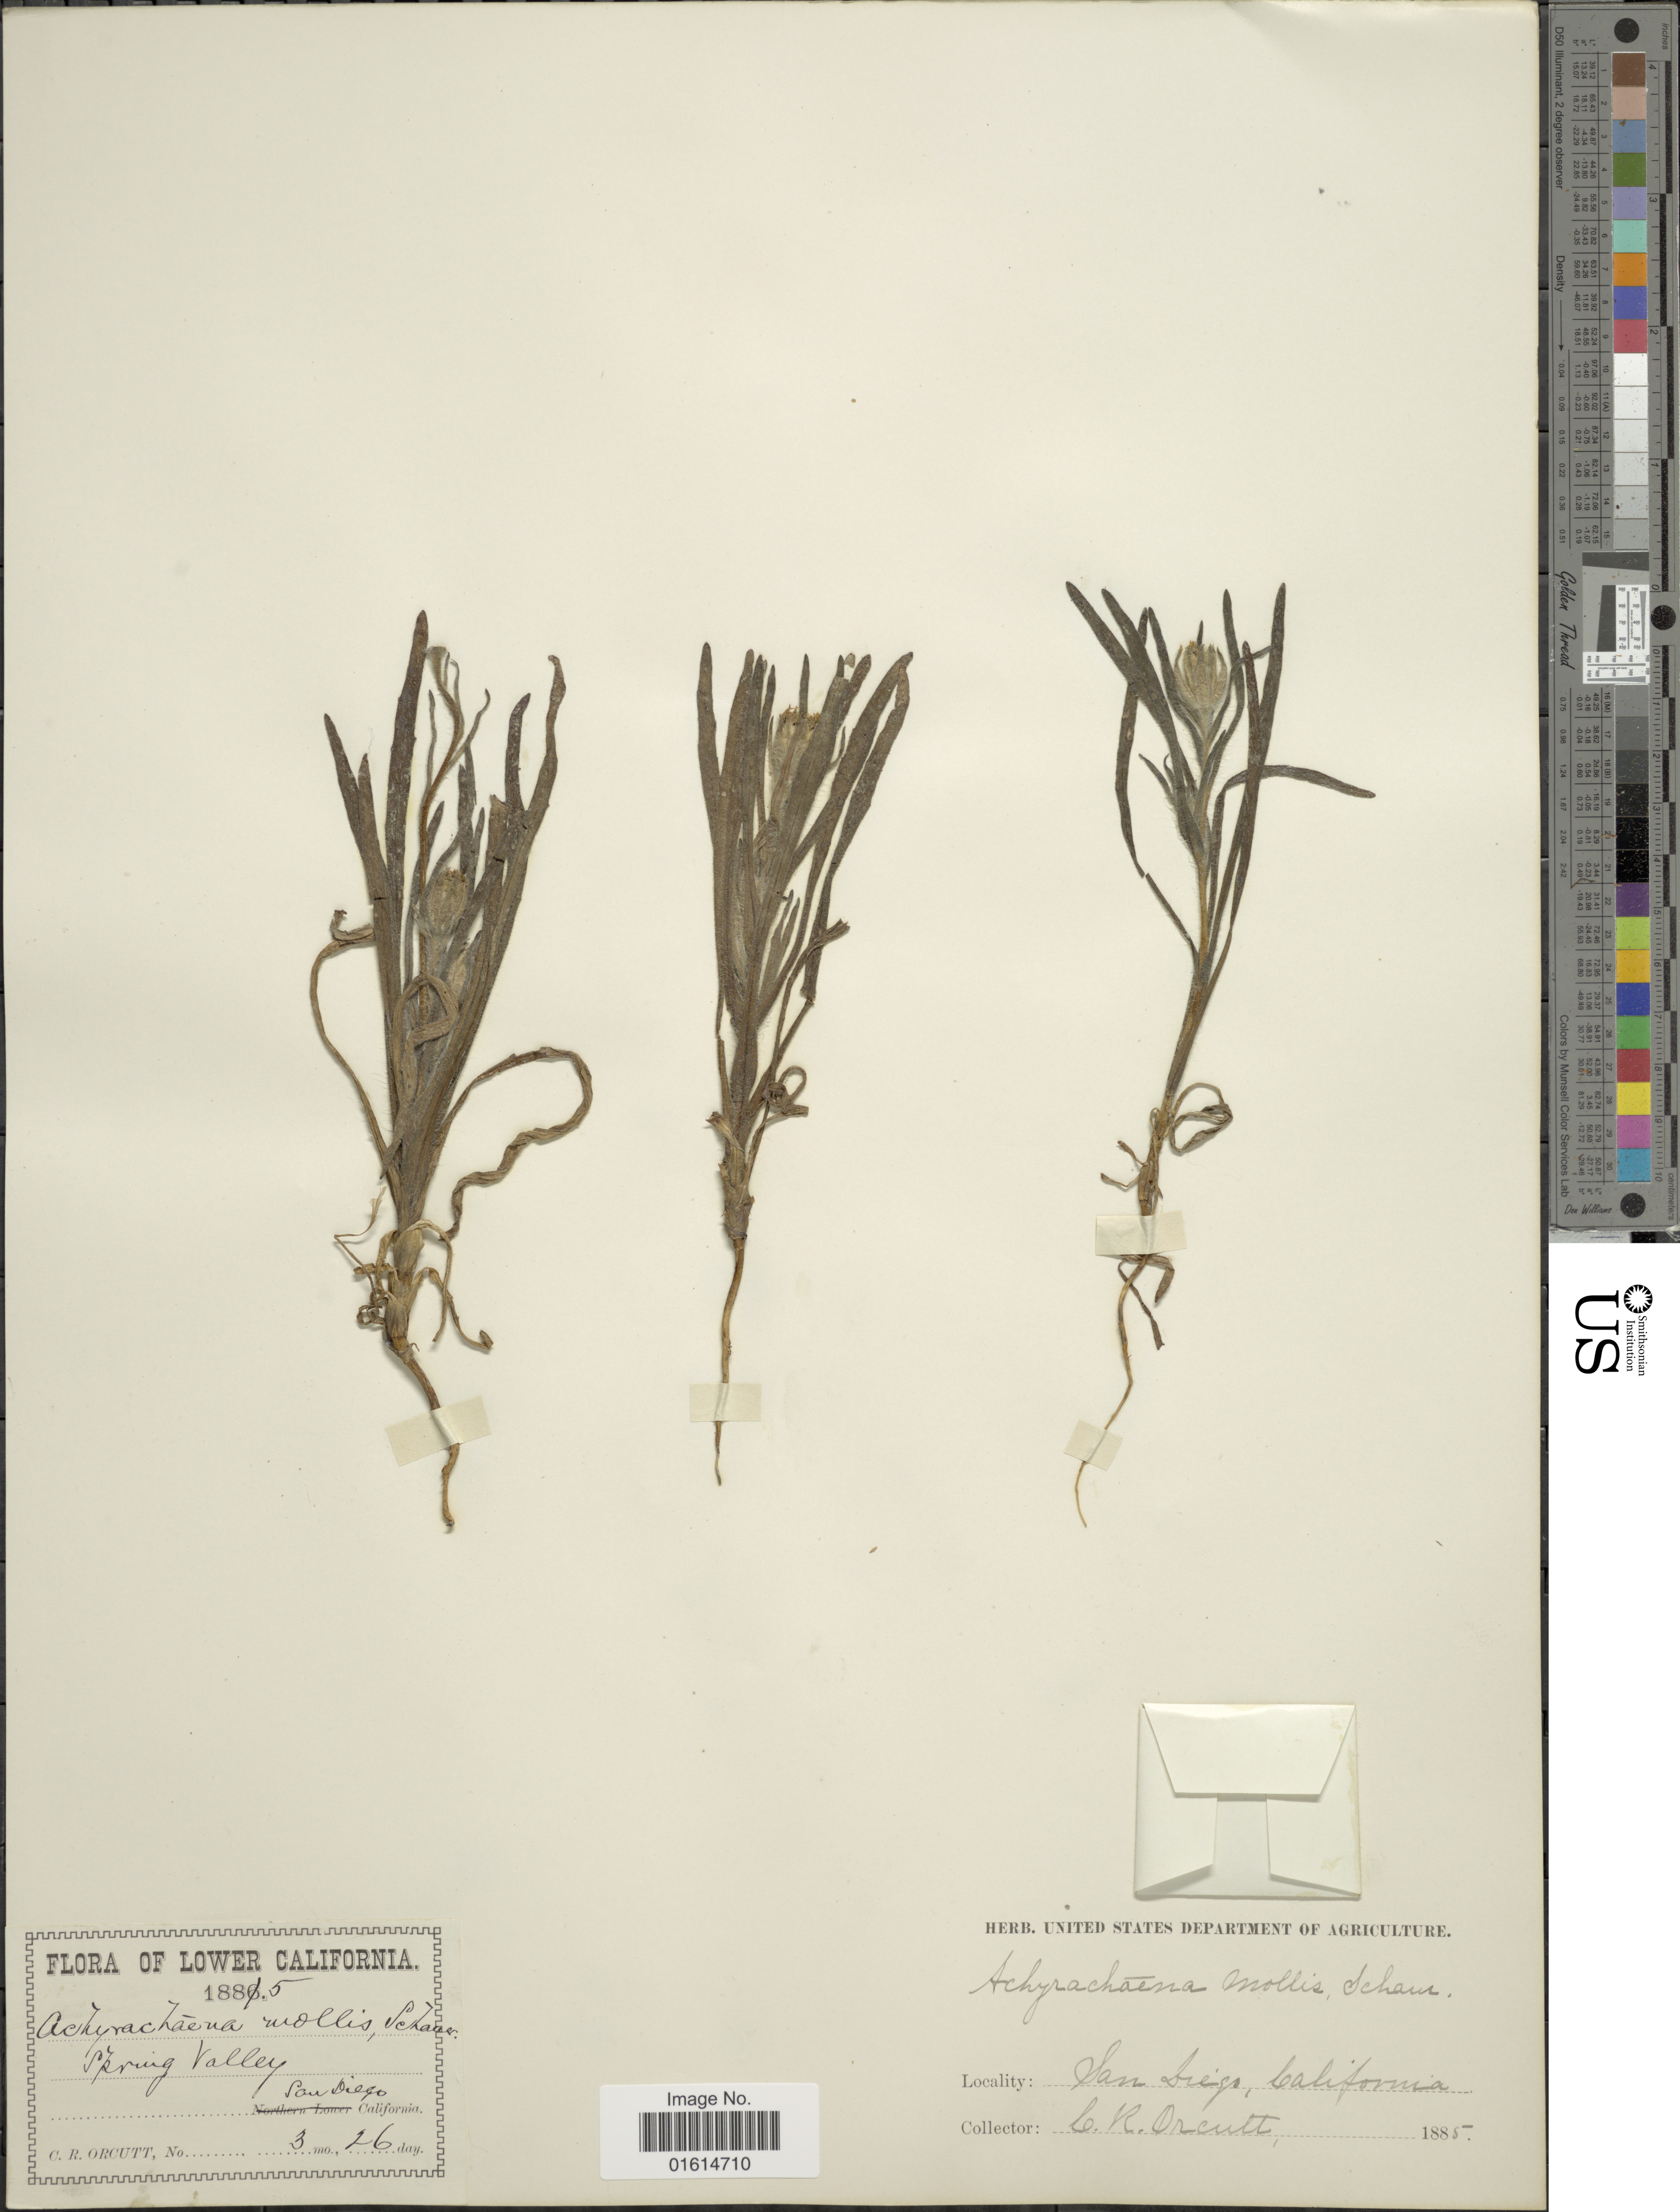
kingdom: Plantae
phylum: Tracheophyta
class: Magnoliopsida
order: Asterales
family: Asteraceae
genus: Achyrachaena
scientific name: Achyrachaena mollis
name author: Schauer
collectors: C. R. Orcutt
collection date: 1885-03-26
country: United States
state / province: California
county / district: San Diego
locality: San Diego, California, Spring Valley